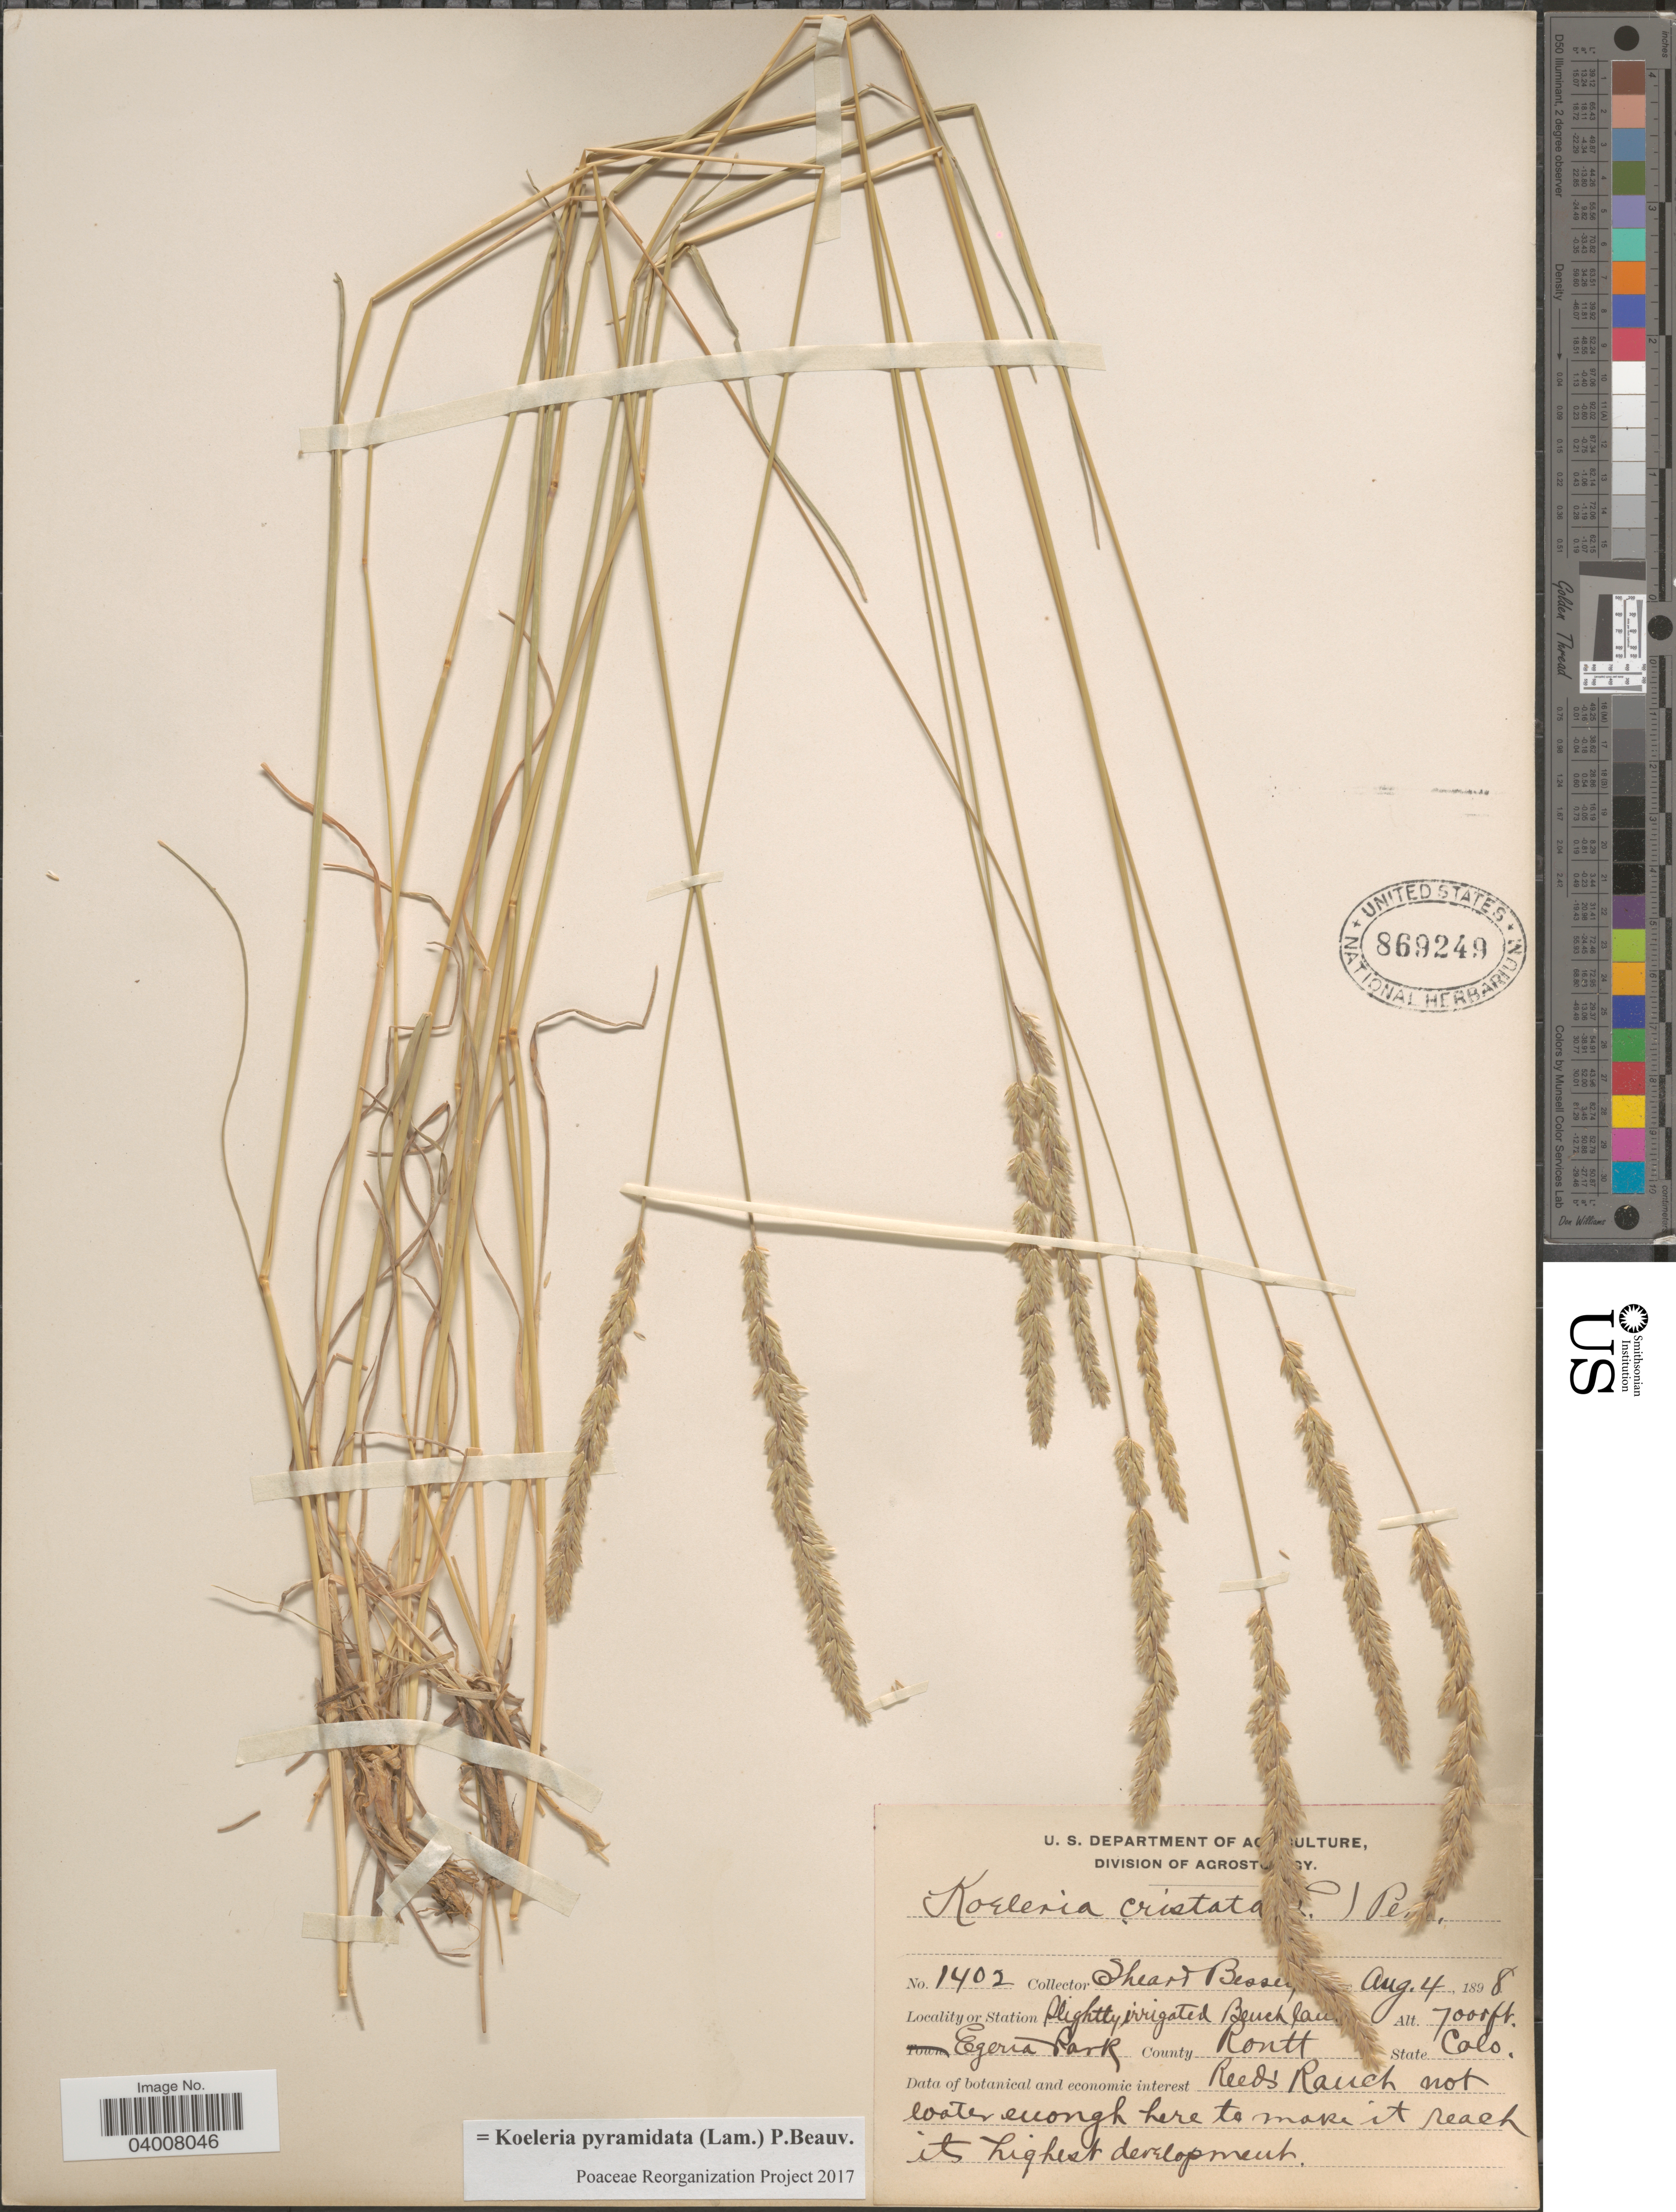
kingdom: Plantae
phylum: Tracheophyta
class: Liliopsida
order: Poales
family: Poaceae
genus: Koeleria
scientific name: Koeleria pyramidata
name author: (Lam.) P. Beauv.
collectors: -- Shear & -. Bessey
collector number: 1402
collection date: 1898-08-04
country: United States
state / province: Colorado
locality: Egeria Park. County Routt.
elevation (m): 2134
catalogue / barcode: US 869249